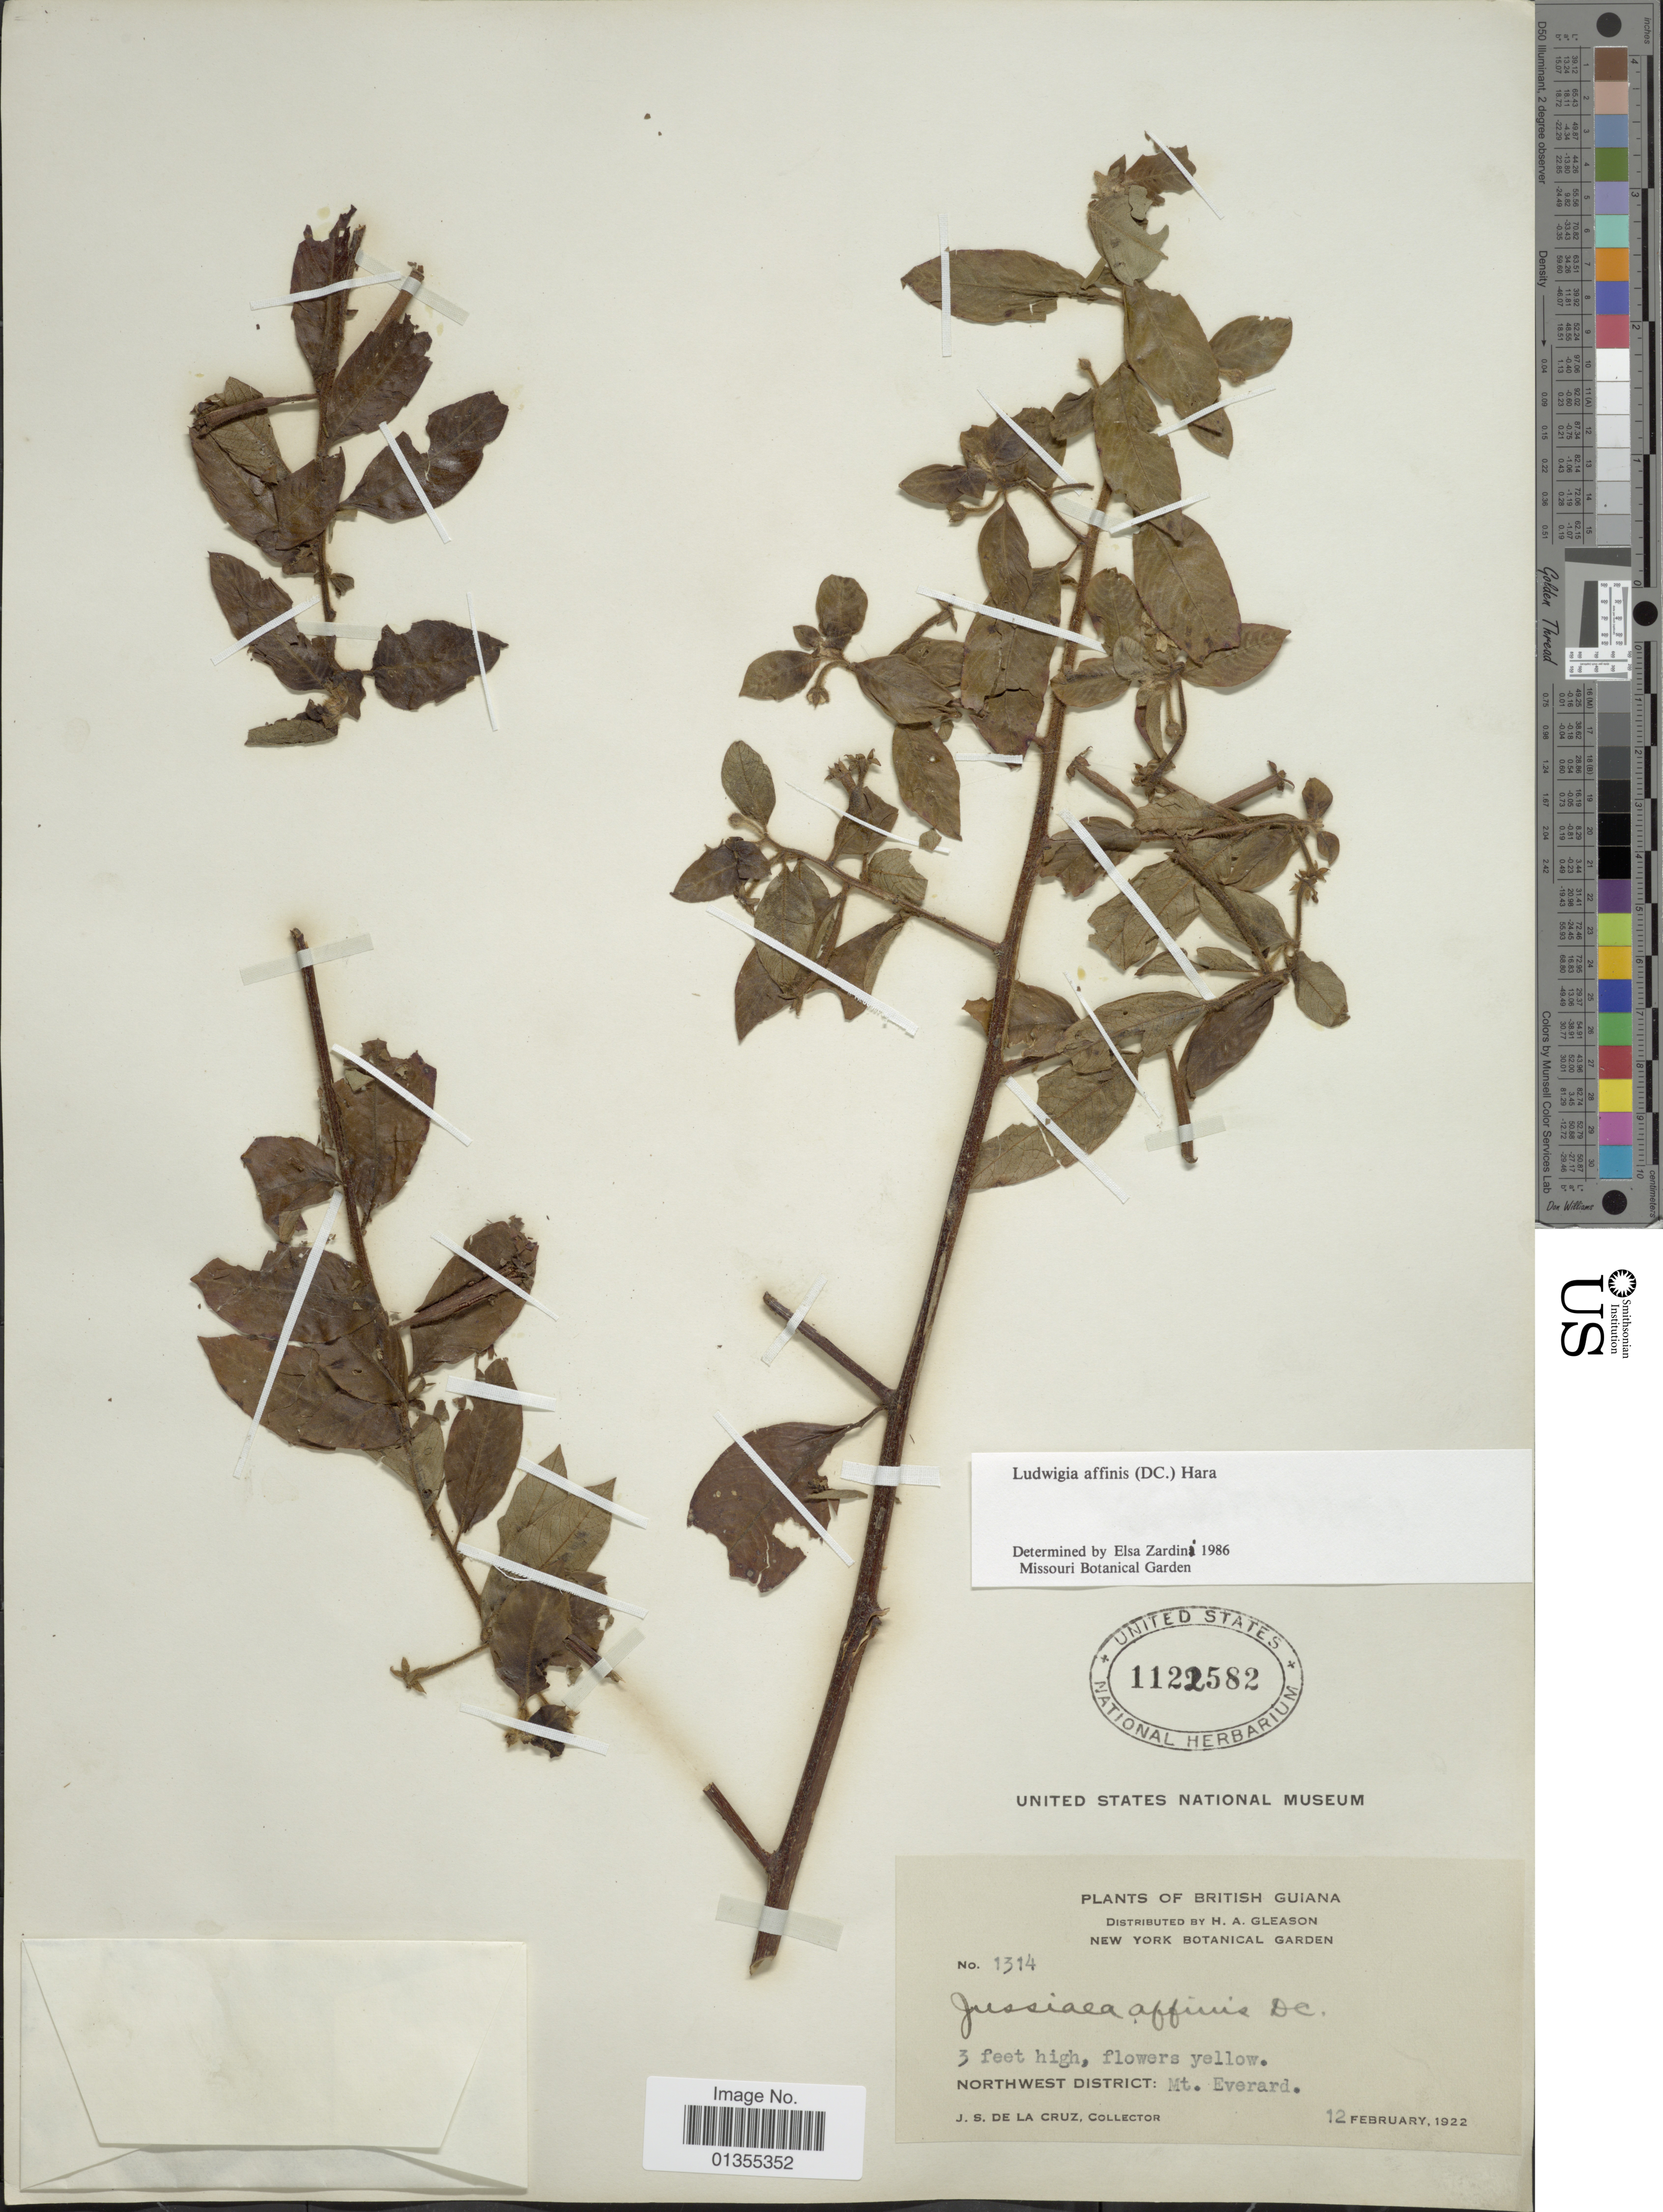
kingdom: Plantae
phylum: Tracheophyta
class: Magnoliopsida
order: Myrtales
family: Onagraceae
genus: Ludwigia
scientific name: Ludwigia affinis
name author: (DC.) H. Hara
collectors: J. S. de la Cruz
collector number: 1314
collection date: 1922-02-12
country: Guyana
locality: British Guiana. Northwest District: Mt. Everard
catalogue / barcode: US 1122582